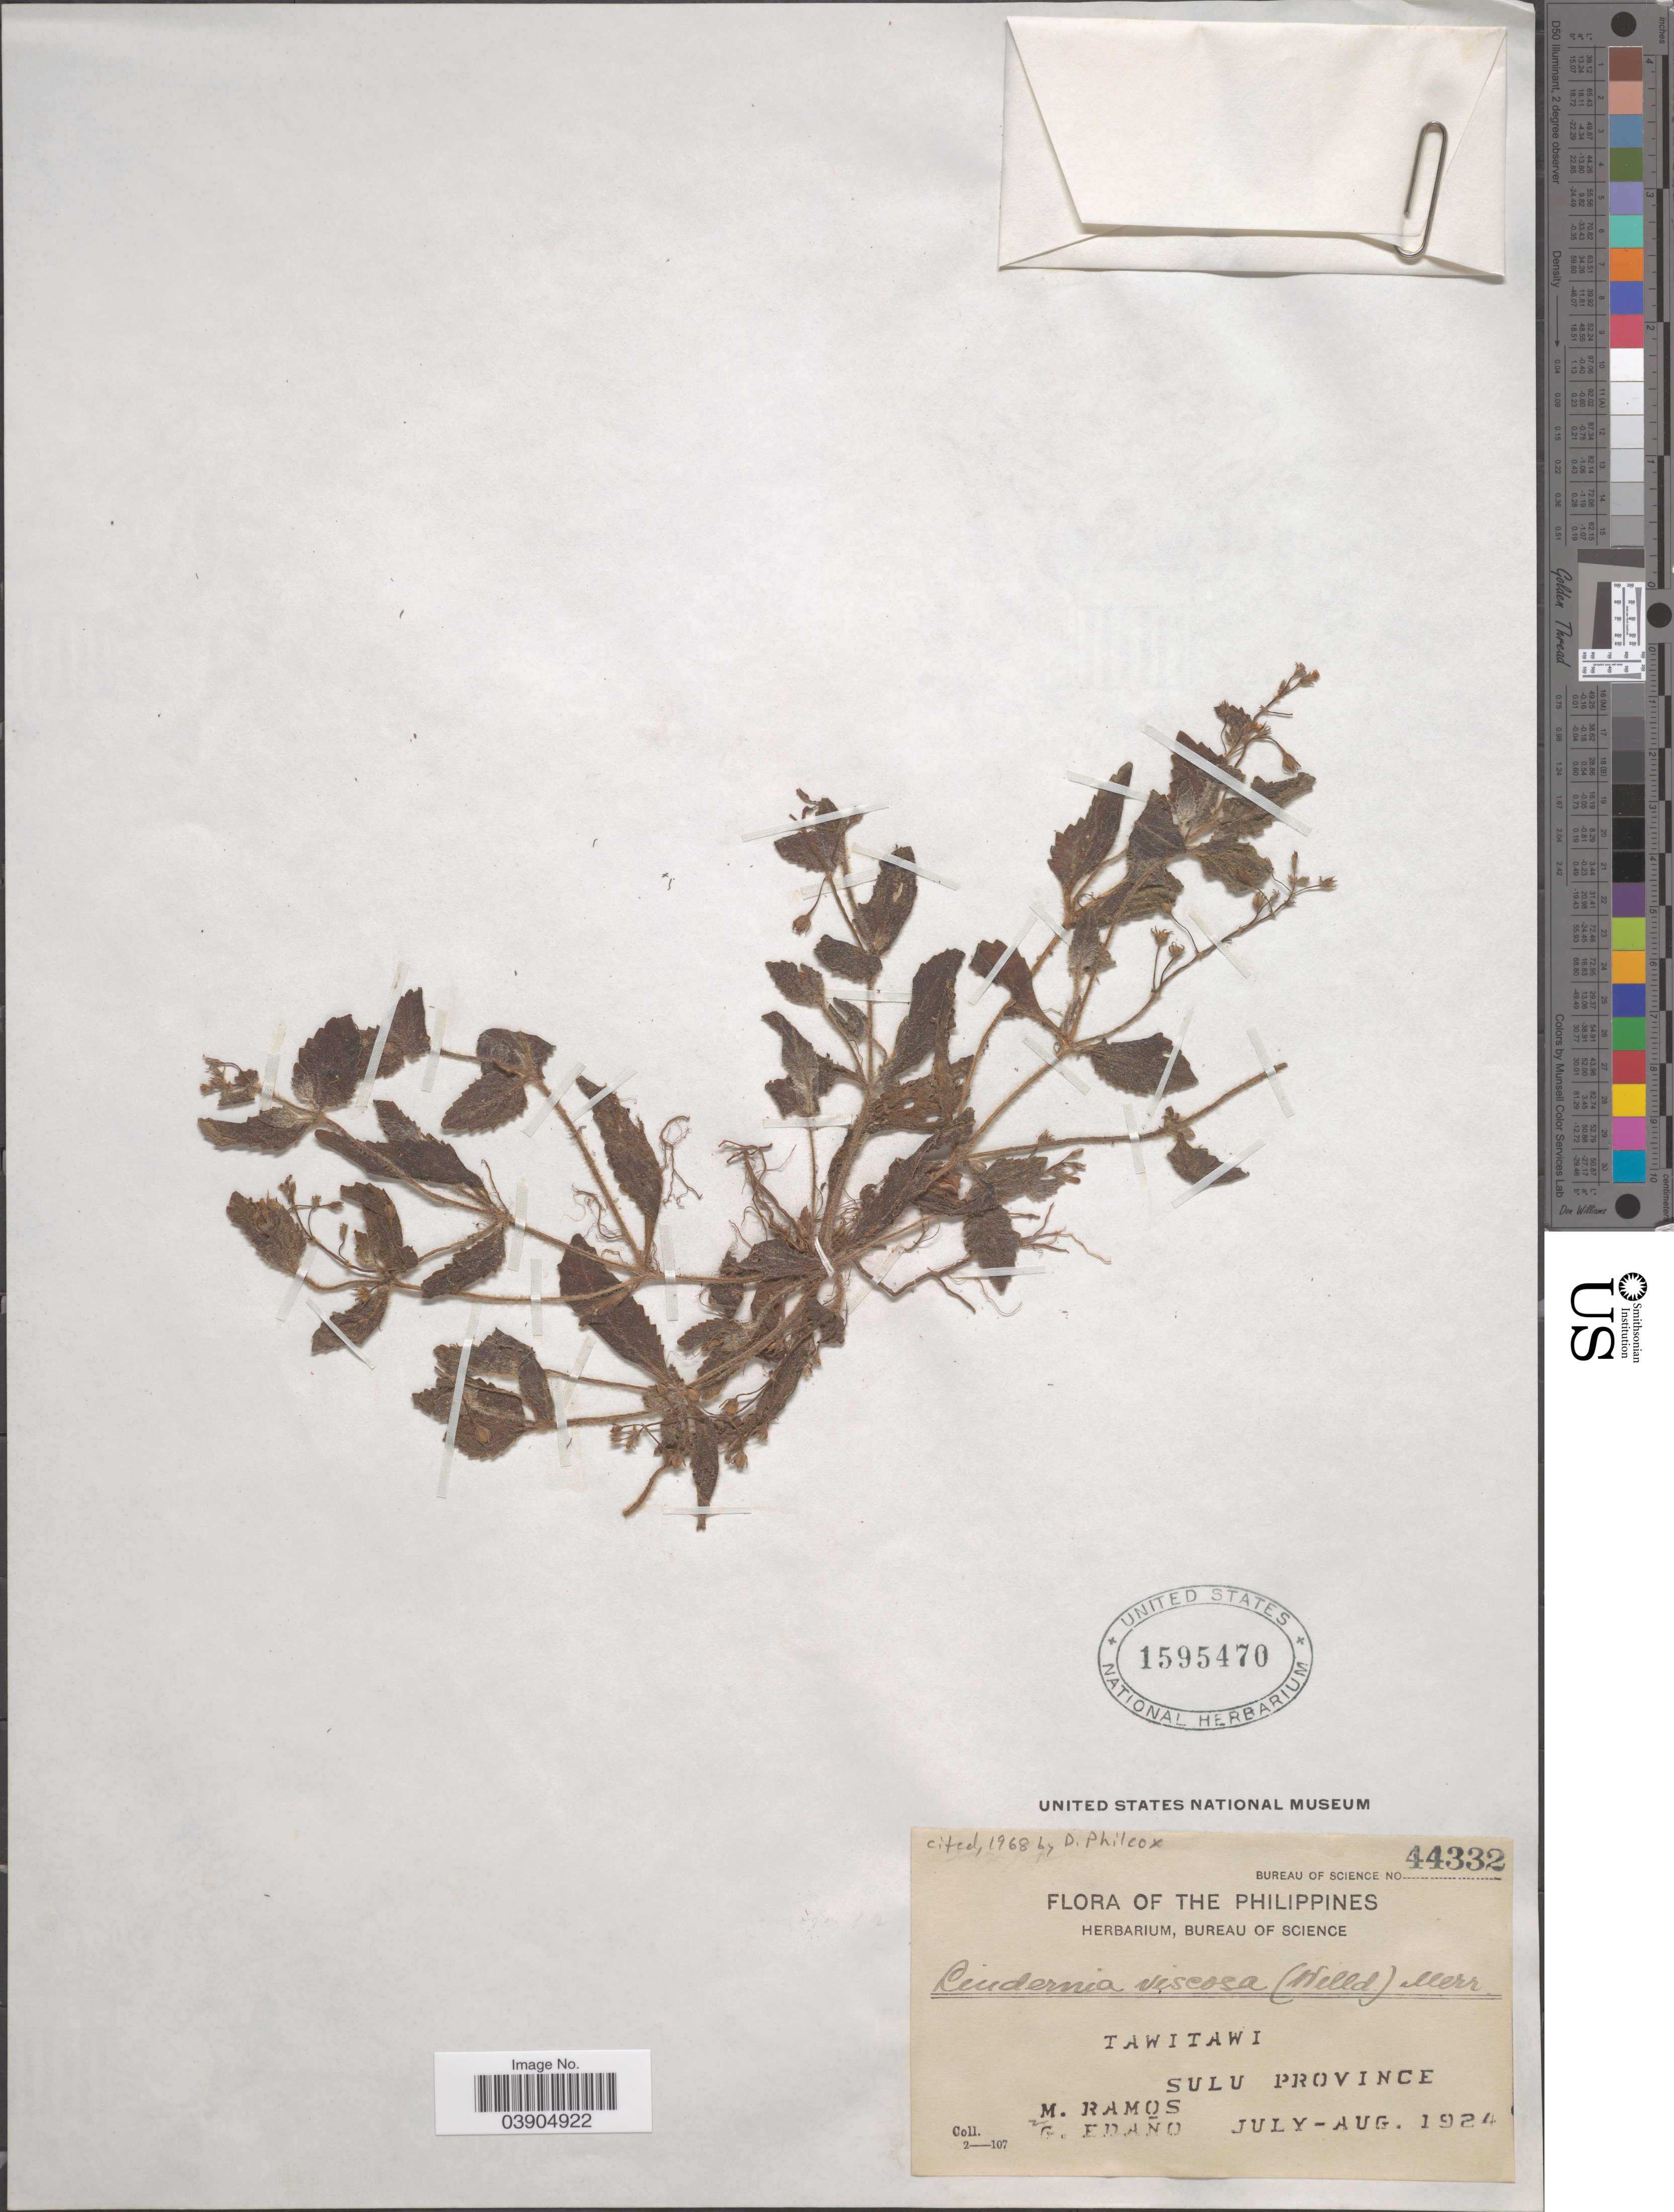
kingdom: Plantae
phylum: Tracheophyta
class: Magnoliopsida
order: Lamiales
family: Linderniaceae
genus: Lindernia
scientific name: Lindernia viscosa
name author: (Hornem.) Merr.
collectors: M. Ramos & G. Edaño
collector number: Bureau of Science 44332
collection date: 1924-07/1924-08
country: Philippines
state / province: Muslim Mindanao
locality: Tawitawi. Sulu Province.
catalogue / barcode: US 1595470